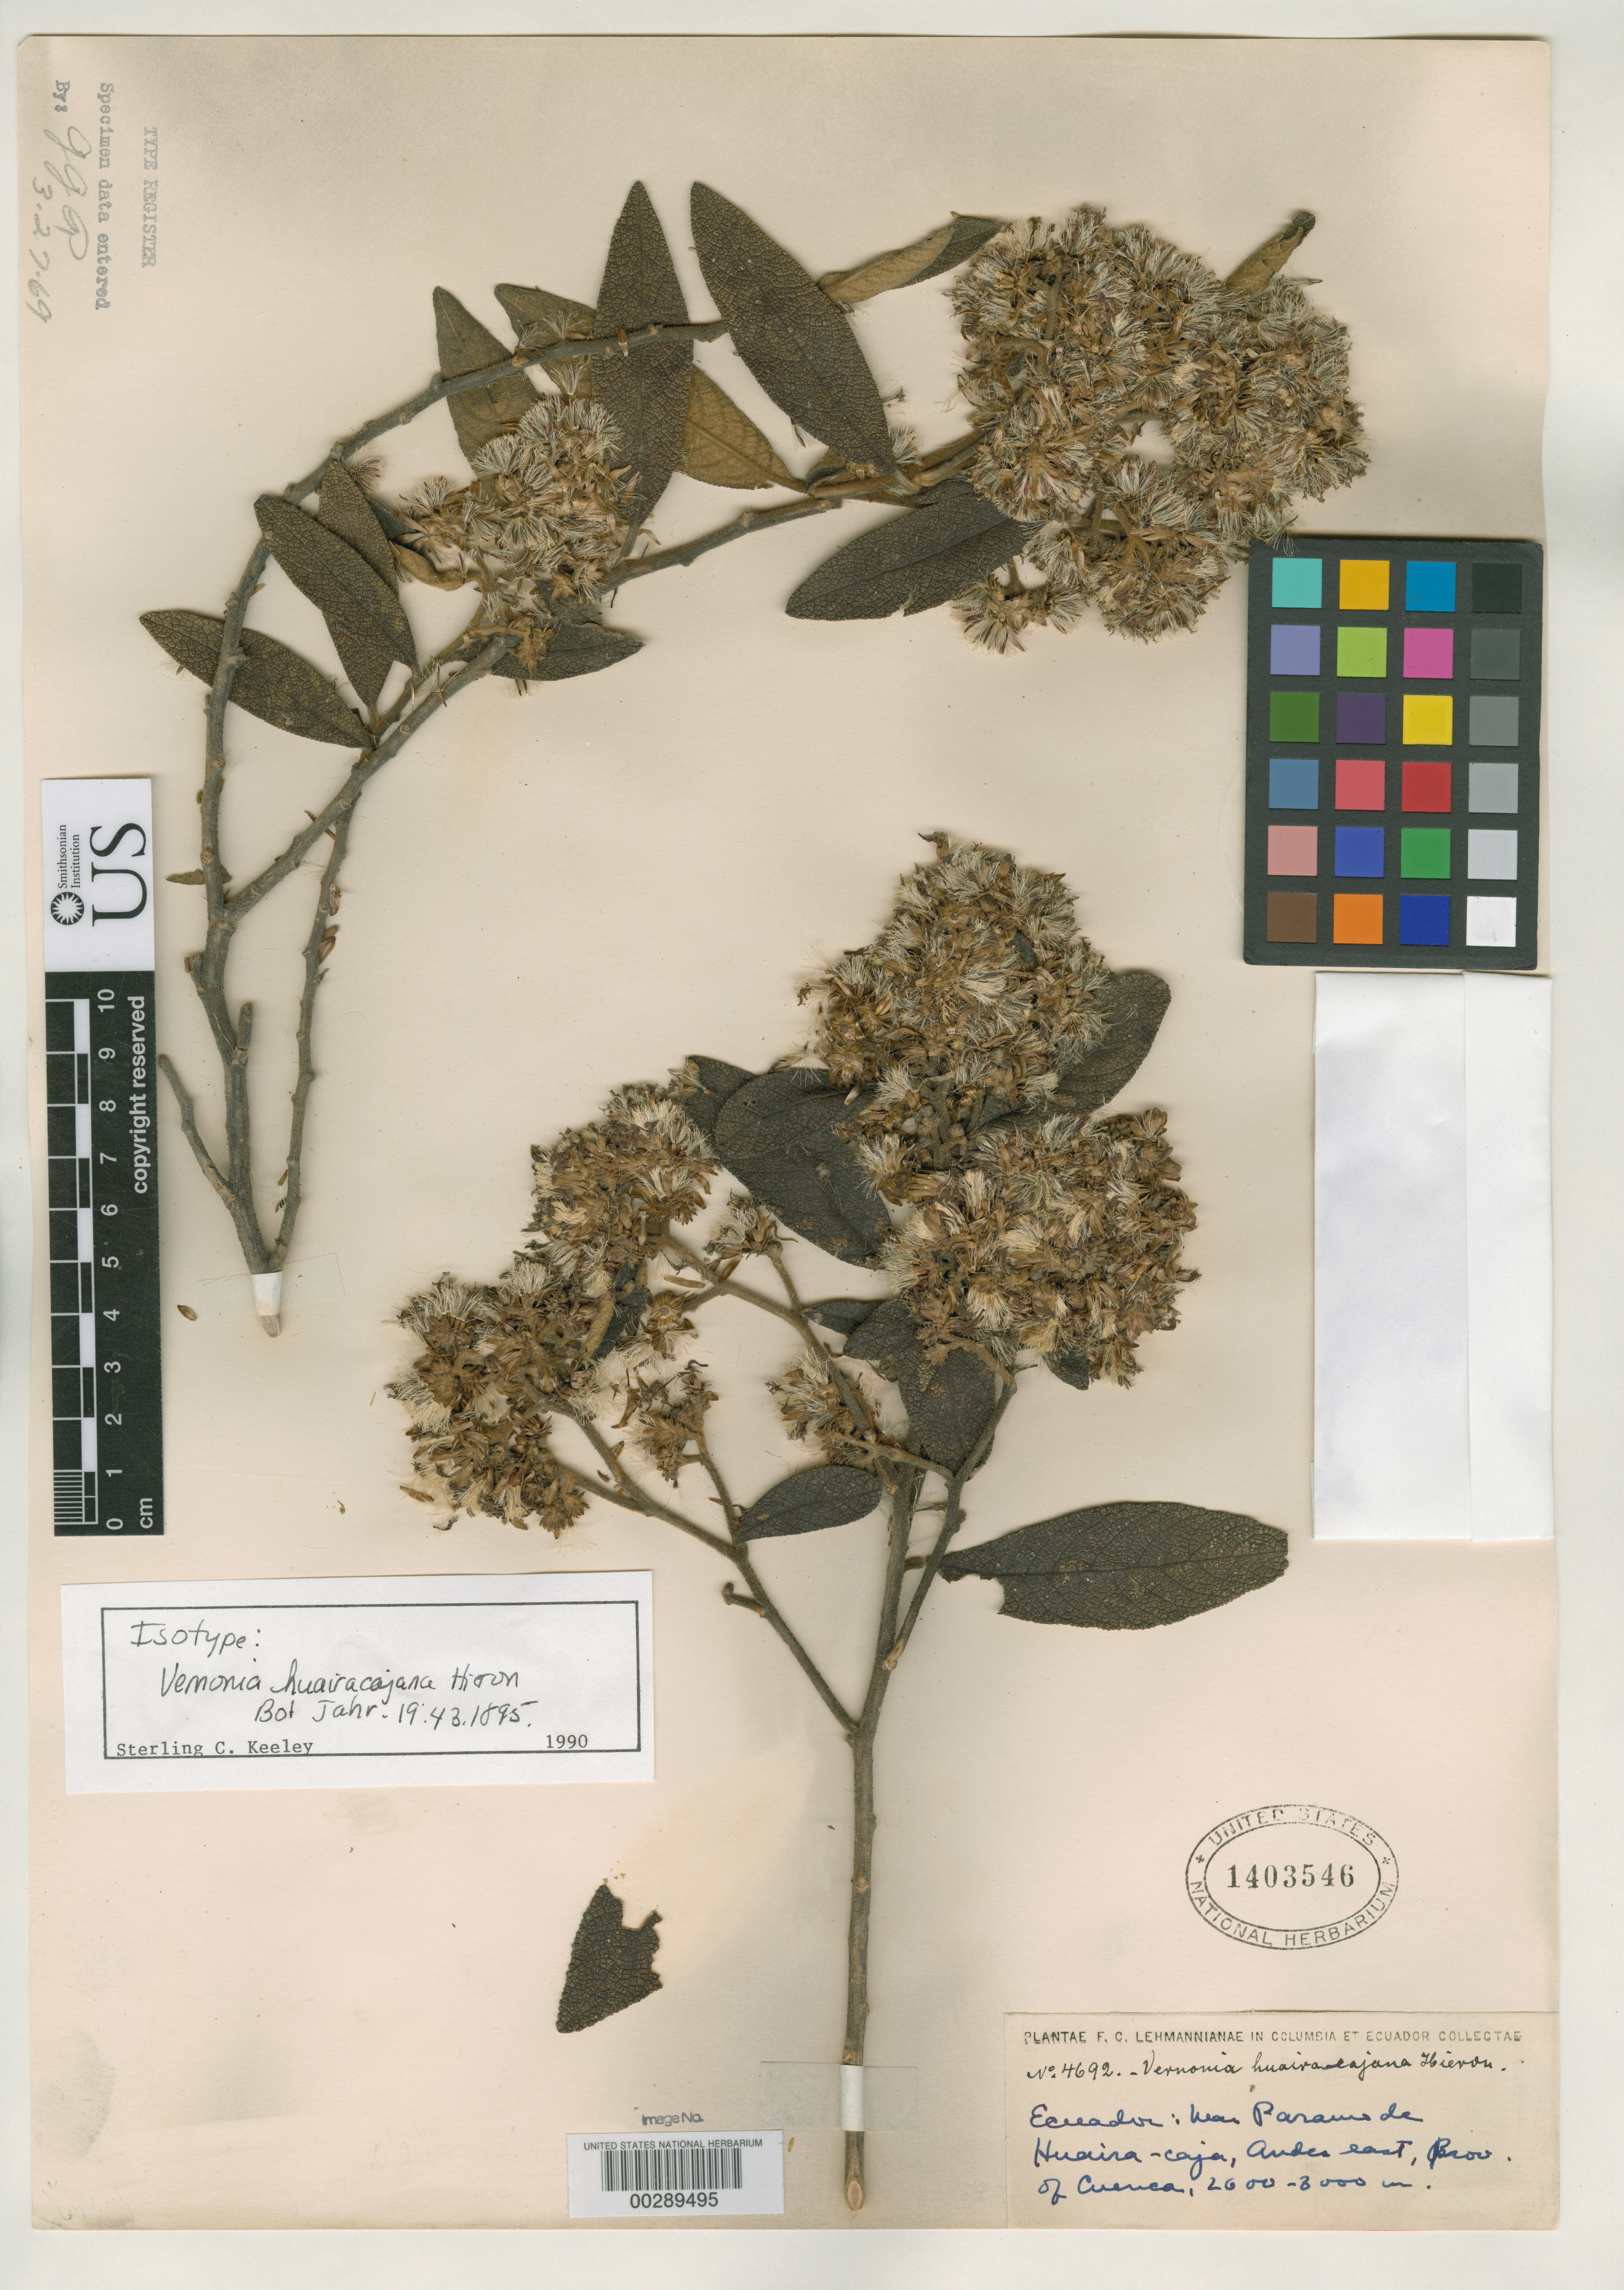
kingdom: Plantae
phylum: Tracheophyta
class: Magnoliopsida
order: Asterales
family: Asteraceae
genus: Vernonia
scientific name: Vernonia huairacajana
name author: Hieron.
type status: Isotype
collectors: F. C. Lehmann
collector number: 4692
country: Ecuador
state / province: Azuay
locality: Cuenca, Páramo de Huaira-Caja.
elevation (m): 2600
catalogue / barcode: US 1403546